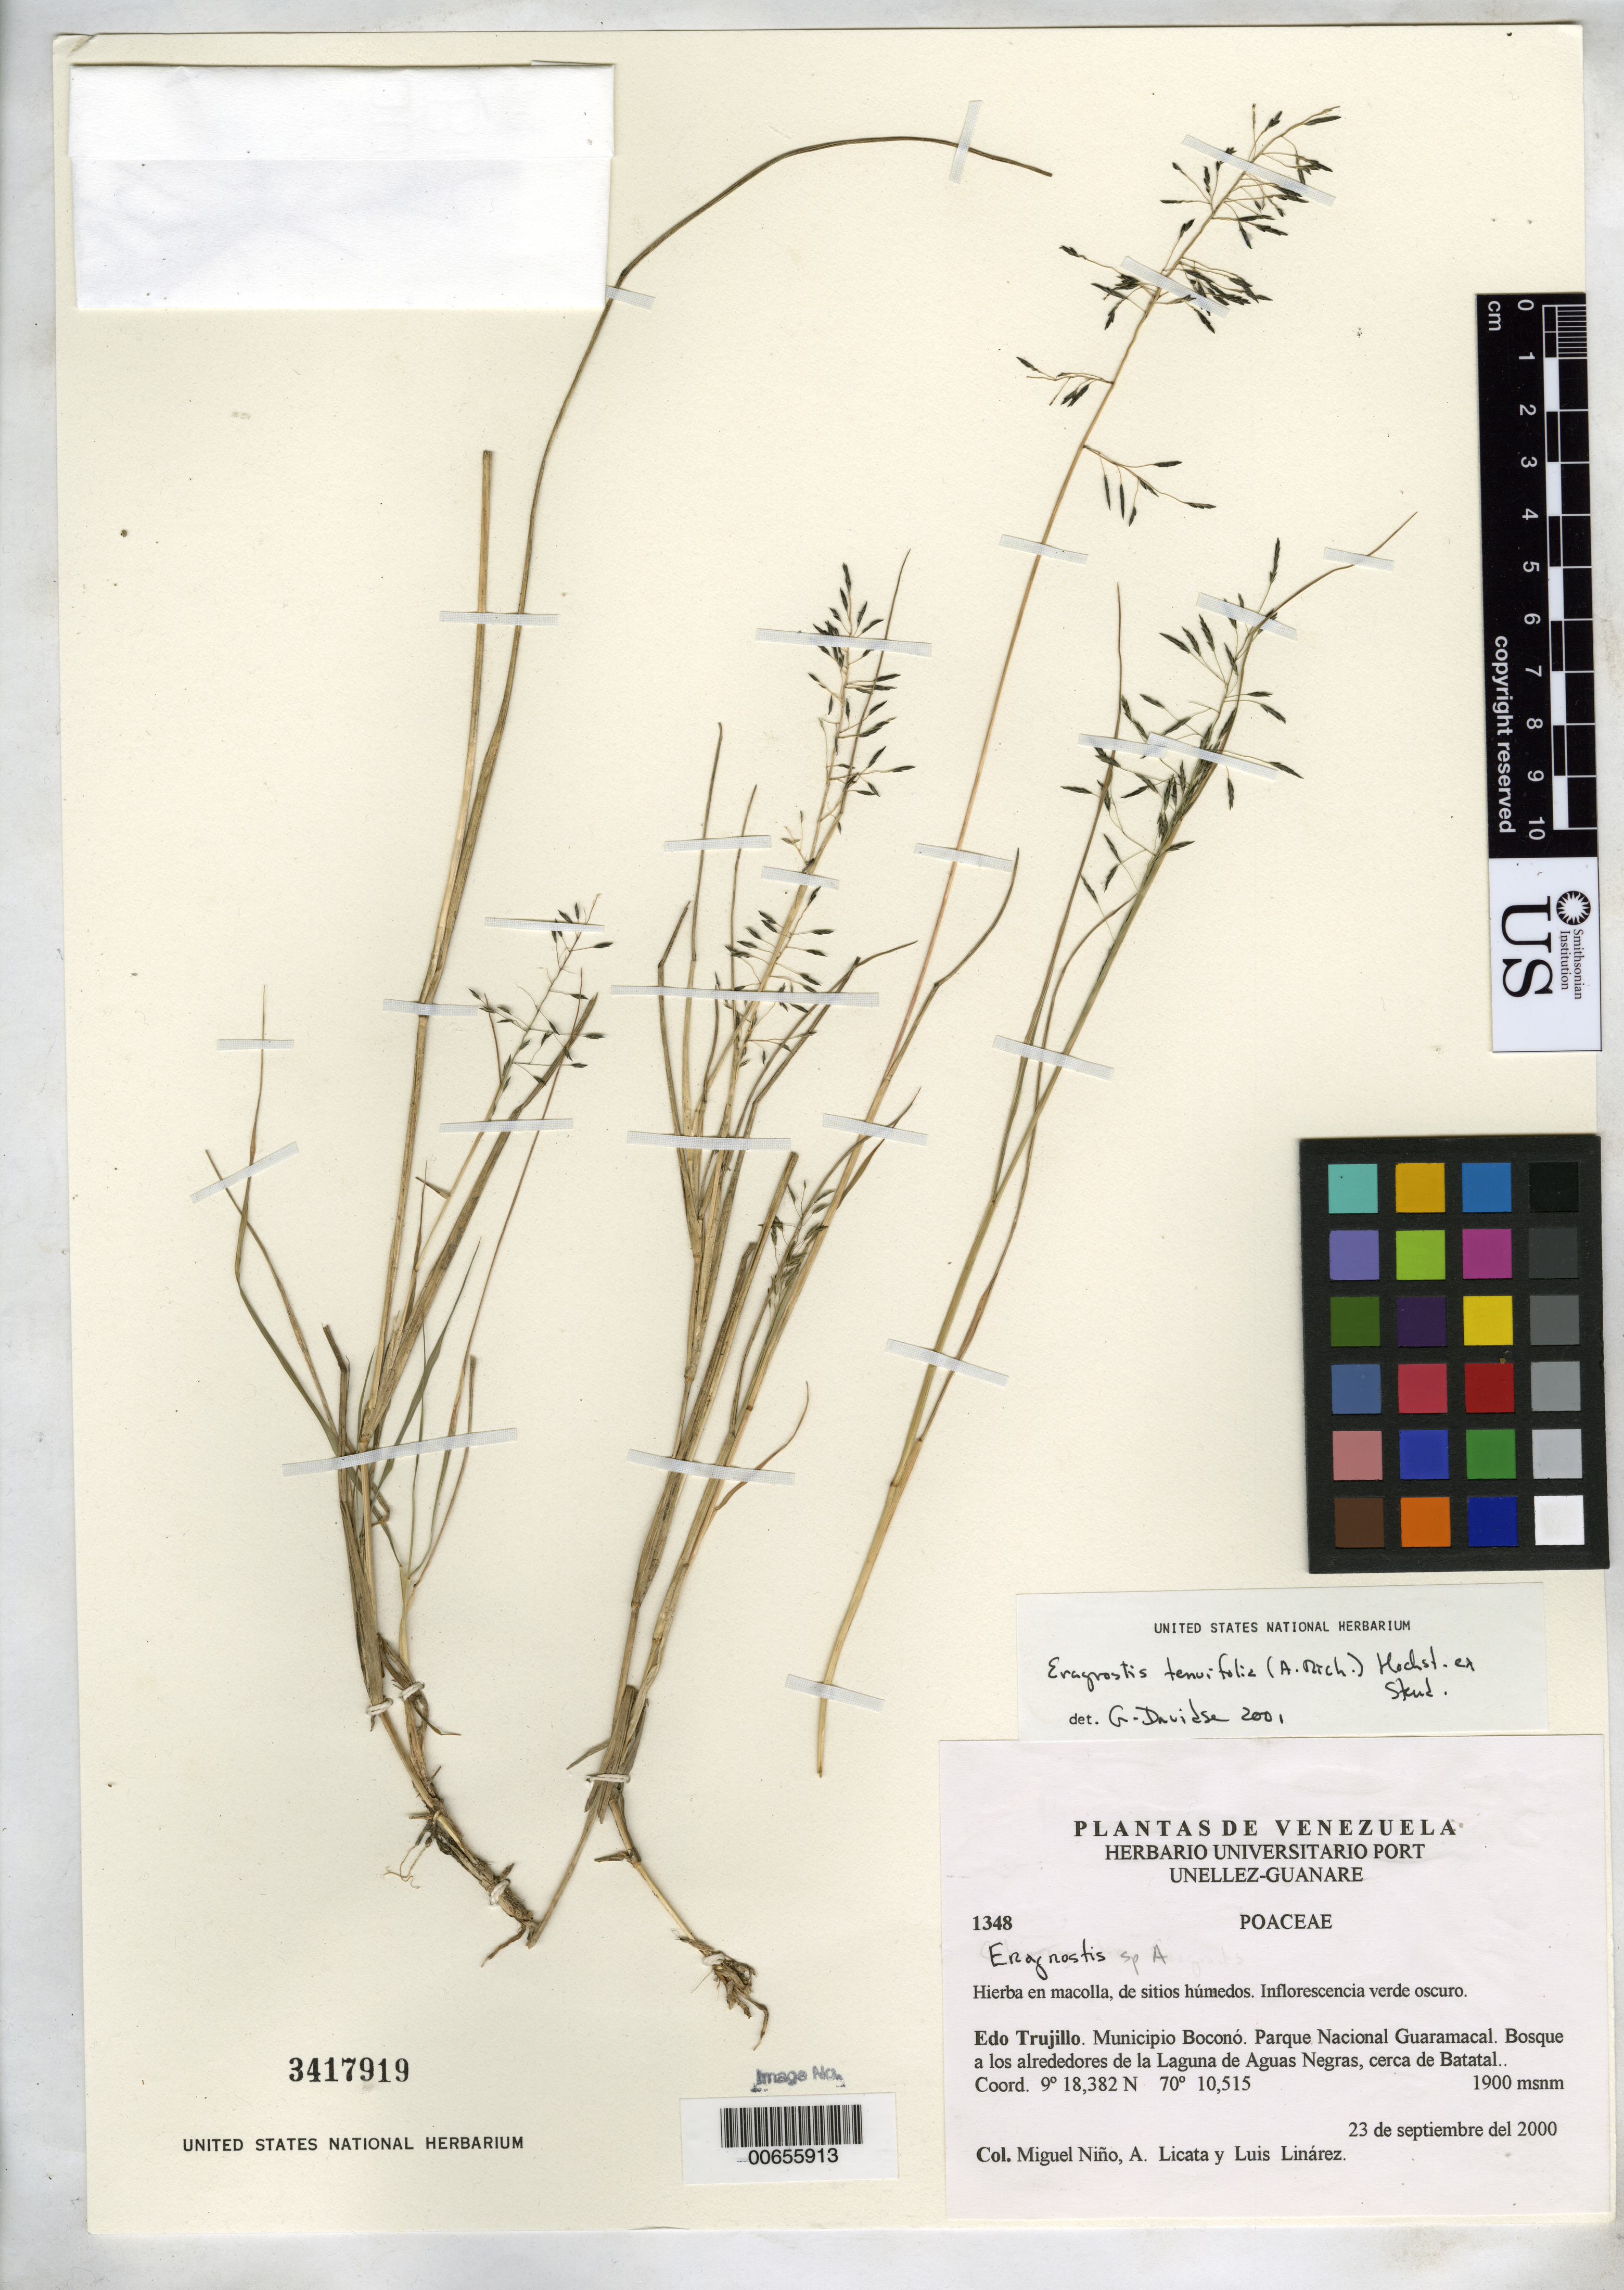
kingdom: Plantae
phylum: Tracheophyta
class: Liliopsida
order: Poales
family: Poaceae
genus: Eragrostis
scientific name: Eragrostis tenuifolia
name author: (A. Rich.) Hochst. ex Steud.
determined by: Davidse, Gerrit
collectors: S. M. Niño, A. Licata & L. Linárez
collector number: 1348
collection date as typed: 23 Sep 2000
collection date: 2000-09-23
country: Venezuela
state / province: Trujillo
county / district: Boconó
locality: Parque Nacional Guaramacal. Laguna de Aguas Negras, cerca de Batatal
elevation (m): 1900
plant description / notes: PORT, US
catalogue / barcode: US 3417919